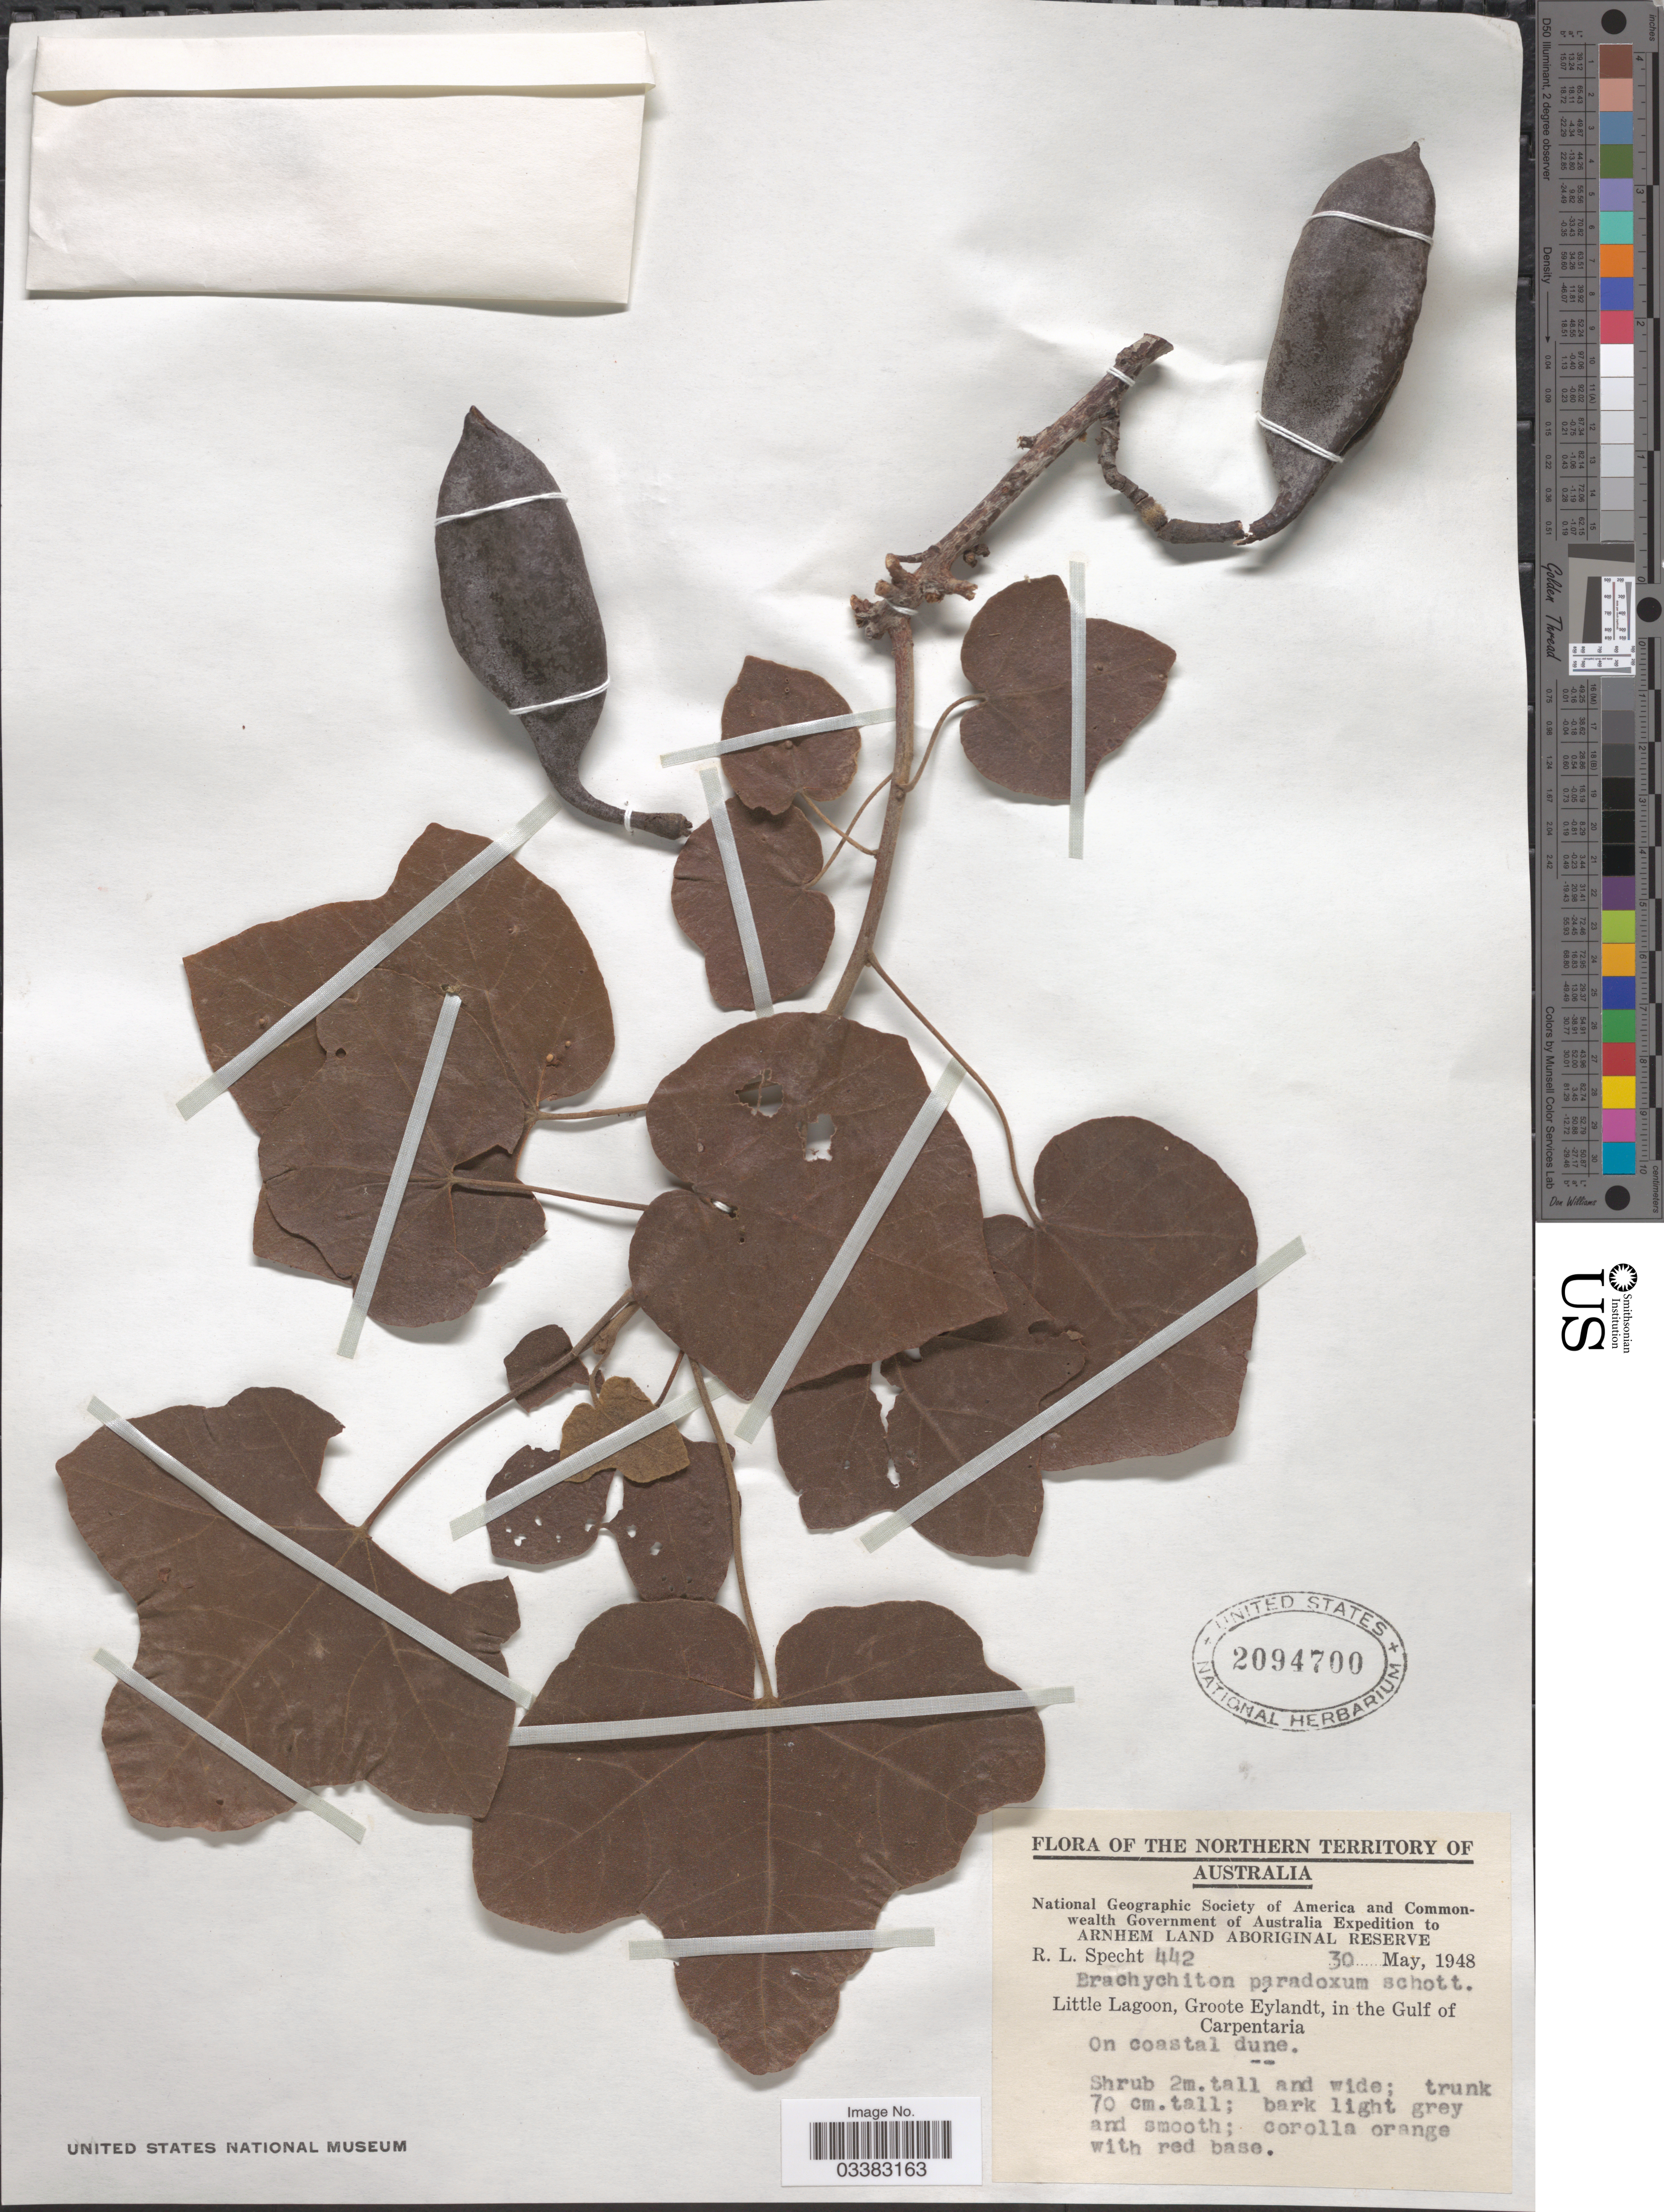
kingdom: Plantae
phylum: Tracheophyta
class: Magnoliopsida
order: Malvales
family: Malvaceae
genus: Brachychiton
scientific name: Brachychiton paradoxus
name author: Schott & Endl.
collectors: R. L. Specht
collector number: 442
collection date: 1948-05-30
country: Australia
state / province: Northern Territory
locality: Little Lagoon, Groote Eylandt, in the Gulf of Carpentaria.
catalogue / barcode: US 2094700